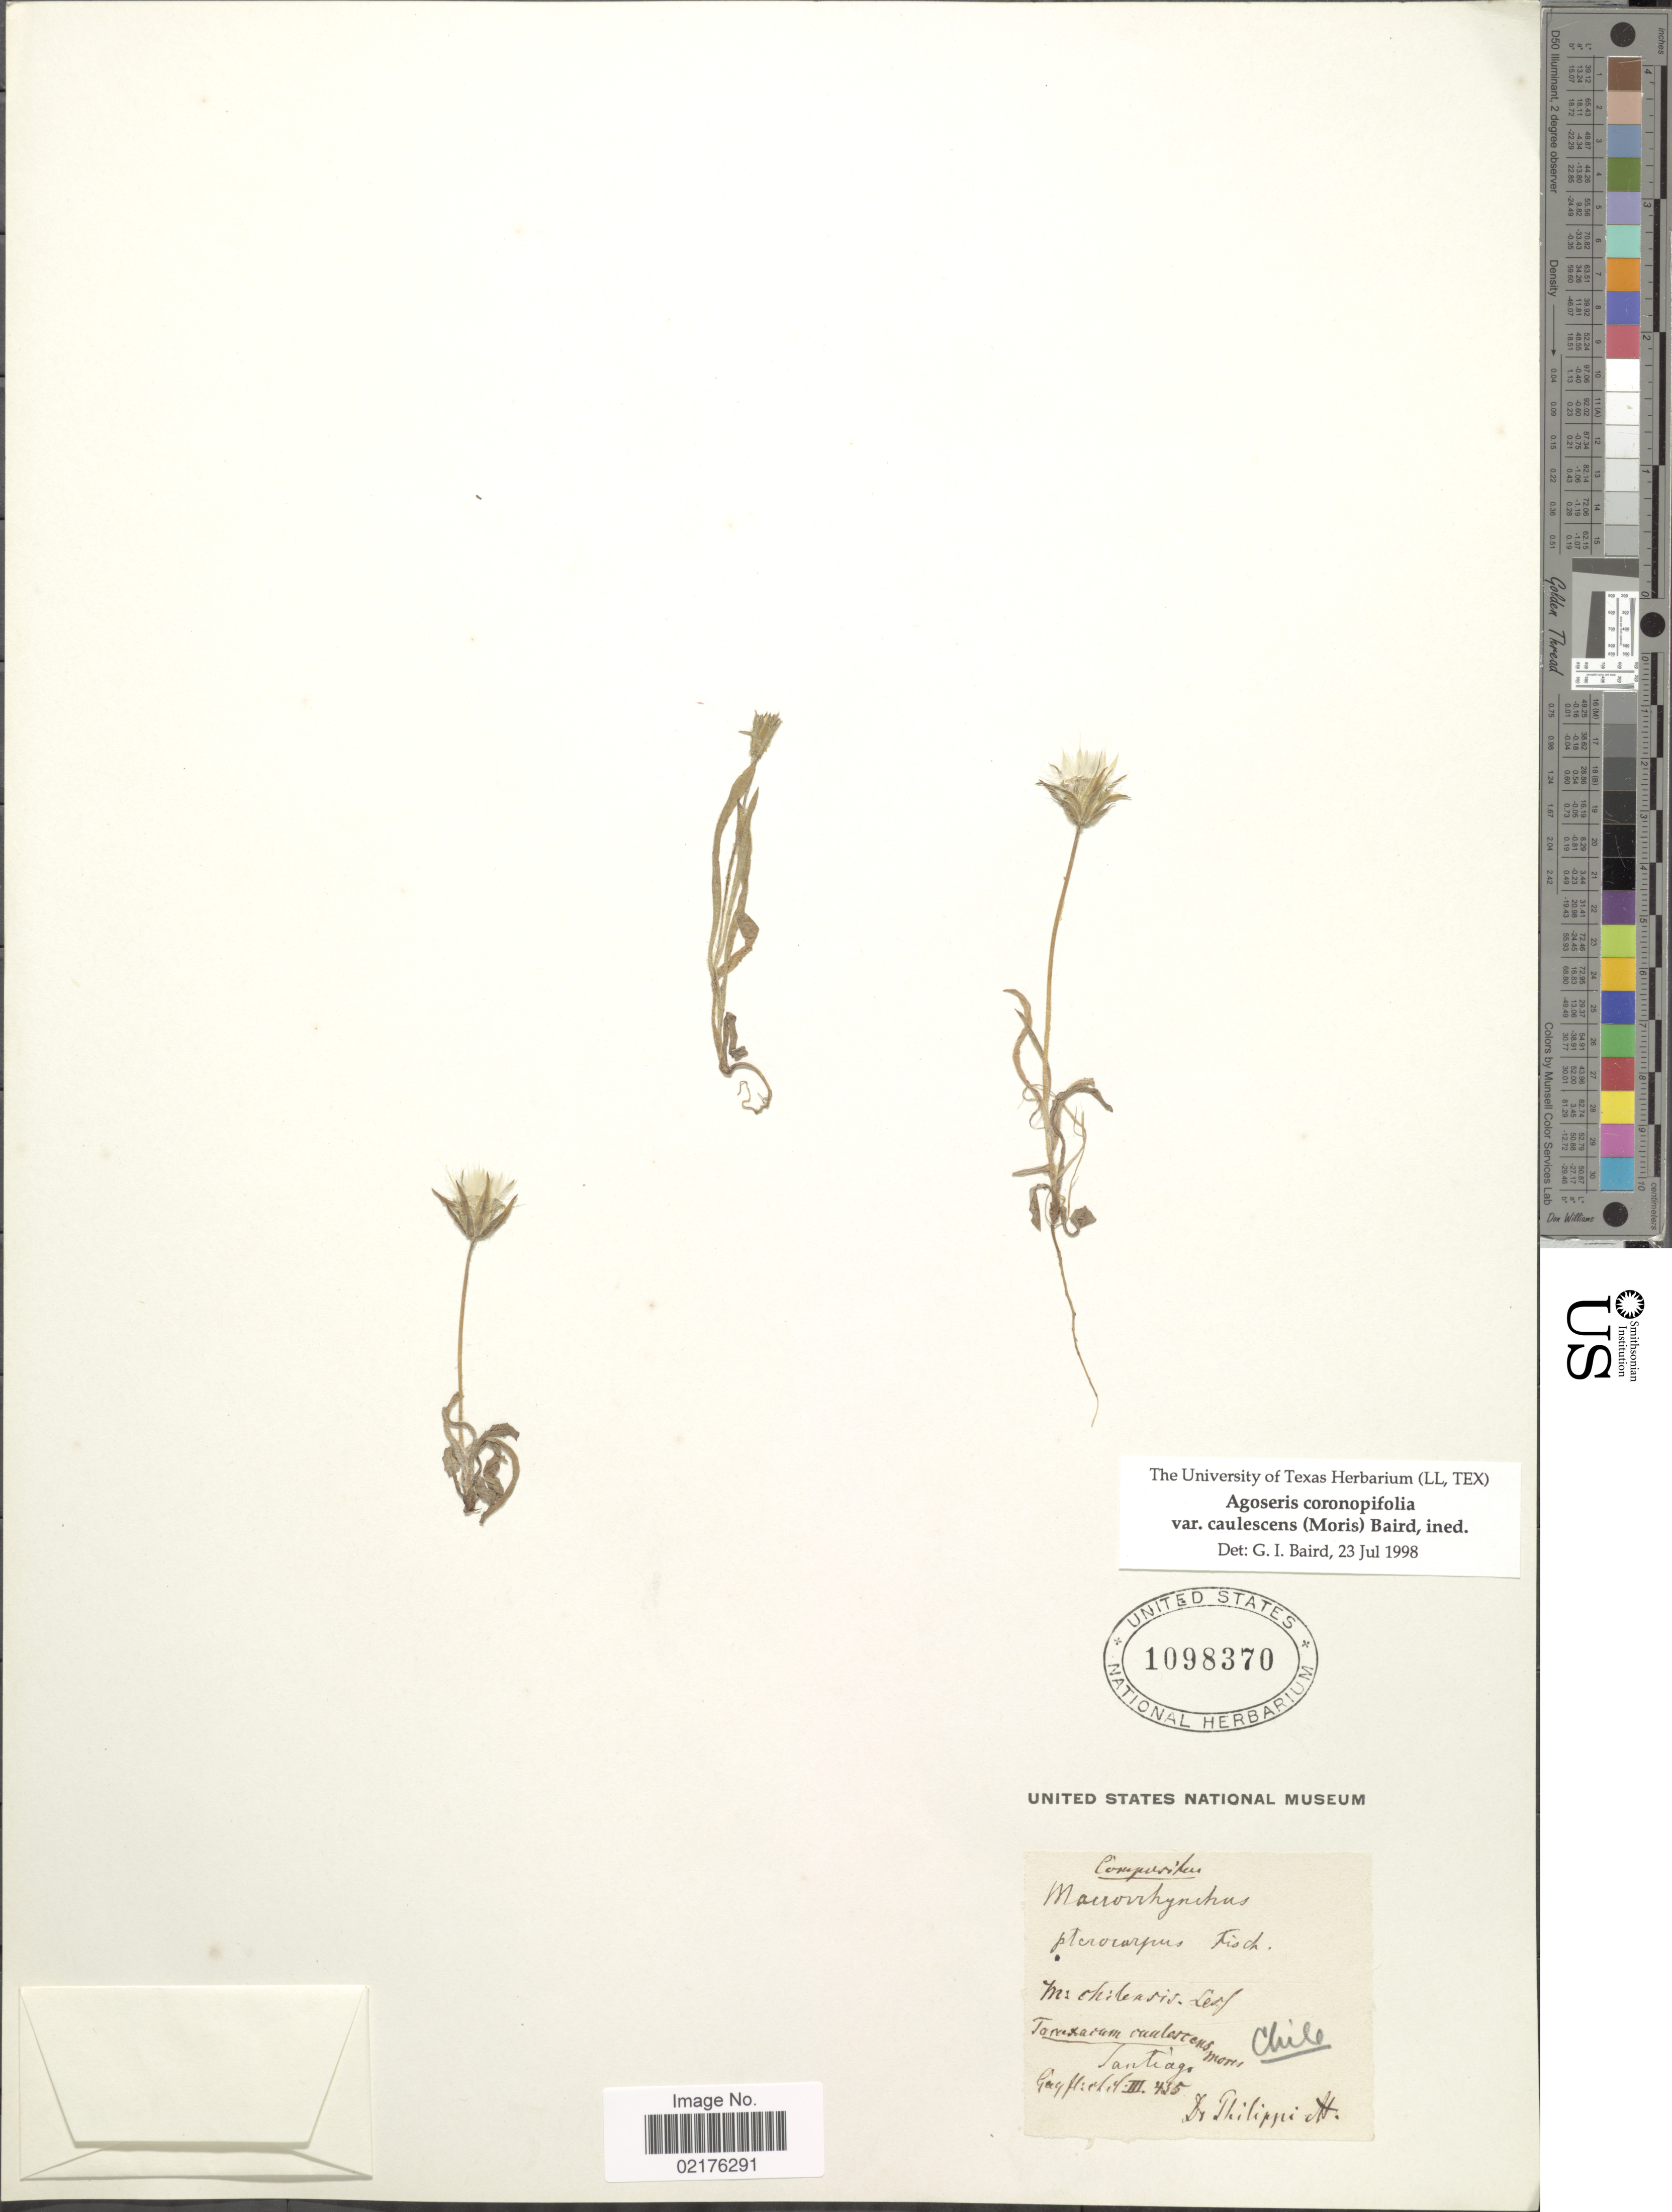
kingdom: Plantae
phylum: Tracheophyta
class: Magnoliopsida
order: Asterales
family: Asteraceae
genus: Agoseris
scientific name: Agoseris coronopifolia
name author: (d'Urv.) K.L. Chambers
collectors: Philippi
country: Chile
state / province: Región Metropolitana (RM)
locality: Santiago, Chile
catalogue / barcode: US 1098370